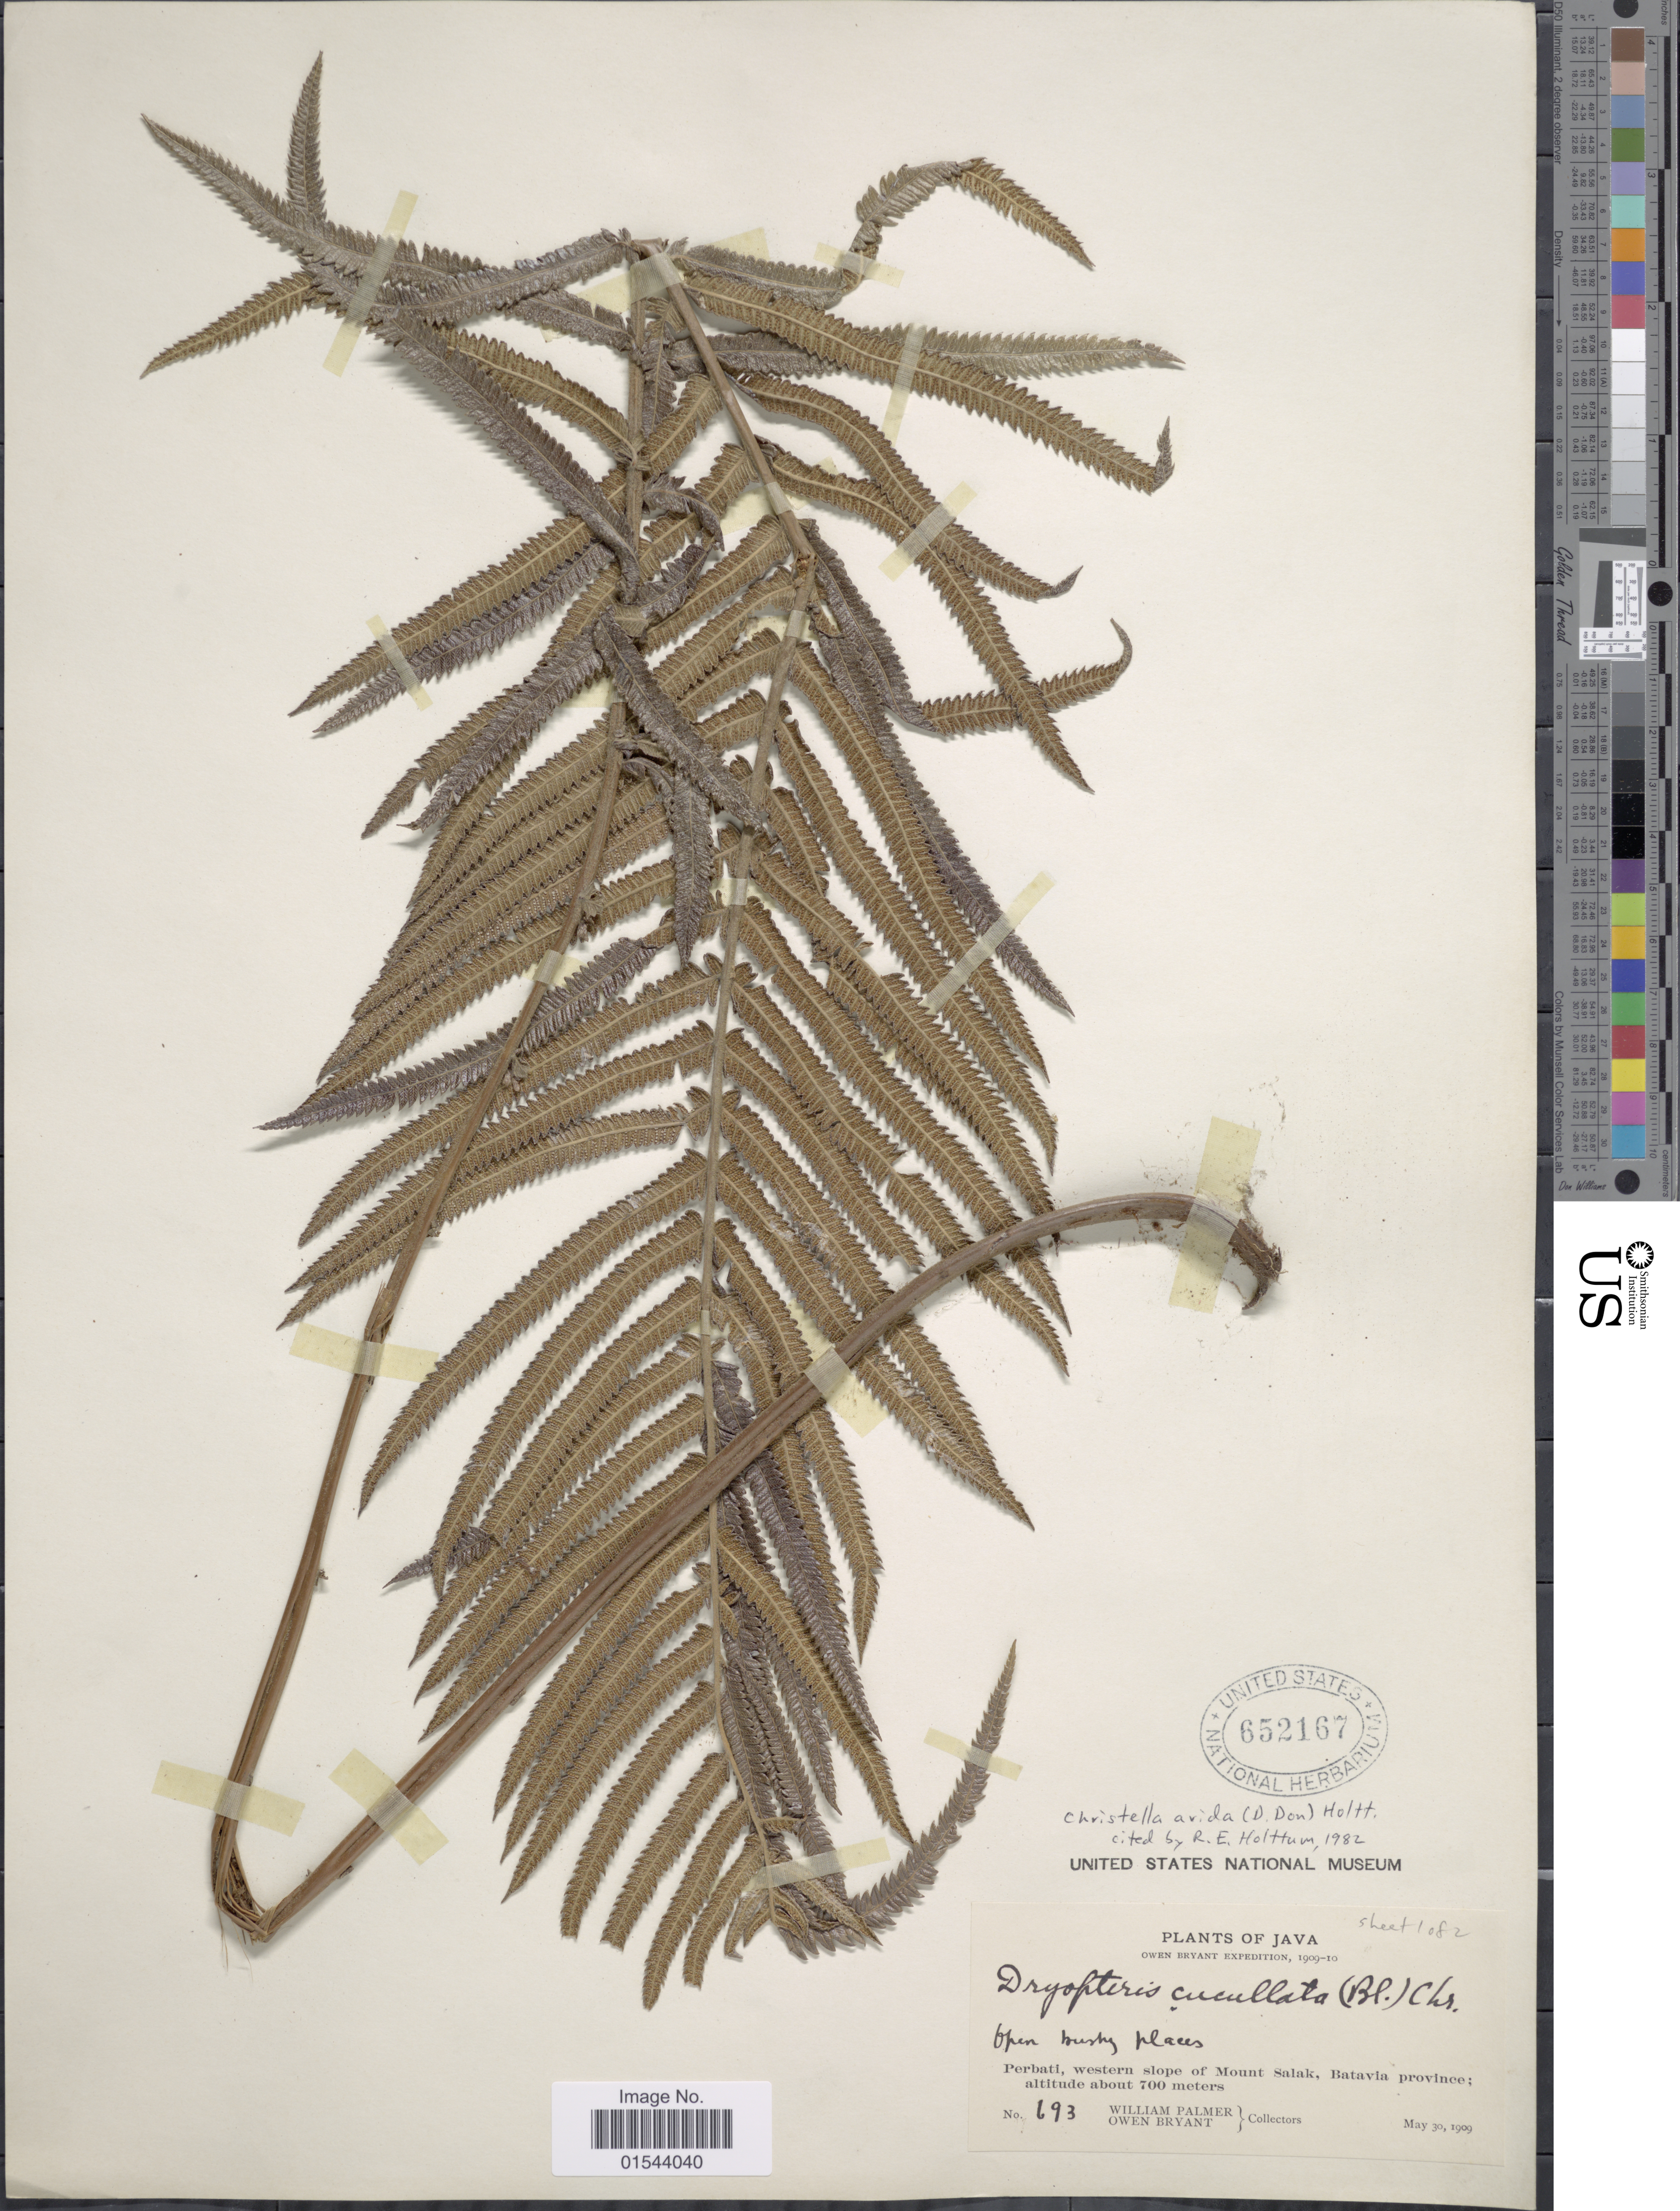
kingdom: Plantae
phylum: Tracheophyta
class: Polypodiopsida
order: Polypodiales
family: Thelypteridaceae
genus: Christella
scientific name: Christella arida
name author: (D. Don) Holttum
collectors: W. Palmer & O. Bryant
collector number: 693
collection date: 1909-03-30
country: Indonesia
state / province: Java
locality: Perbati, western slope of Mount Salak, Batavia province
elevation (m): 700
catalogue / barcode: US 652167